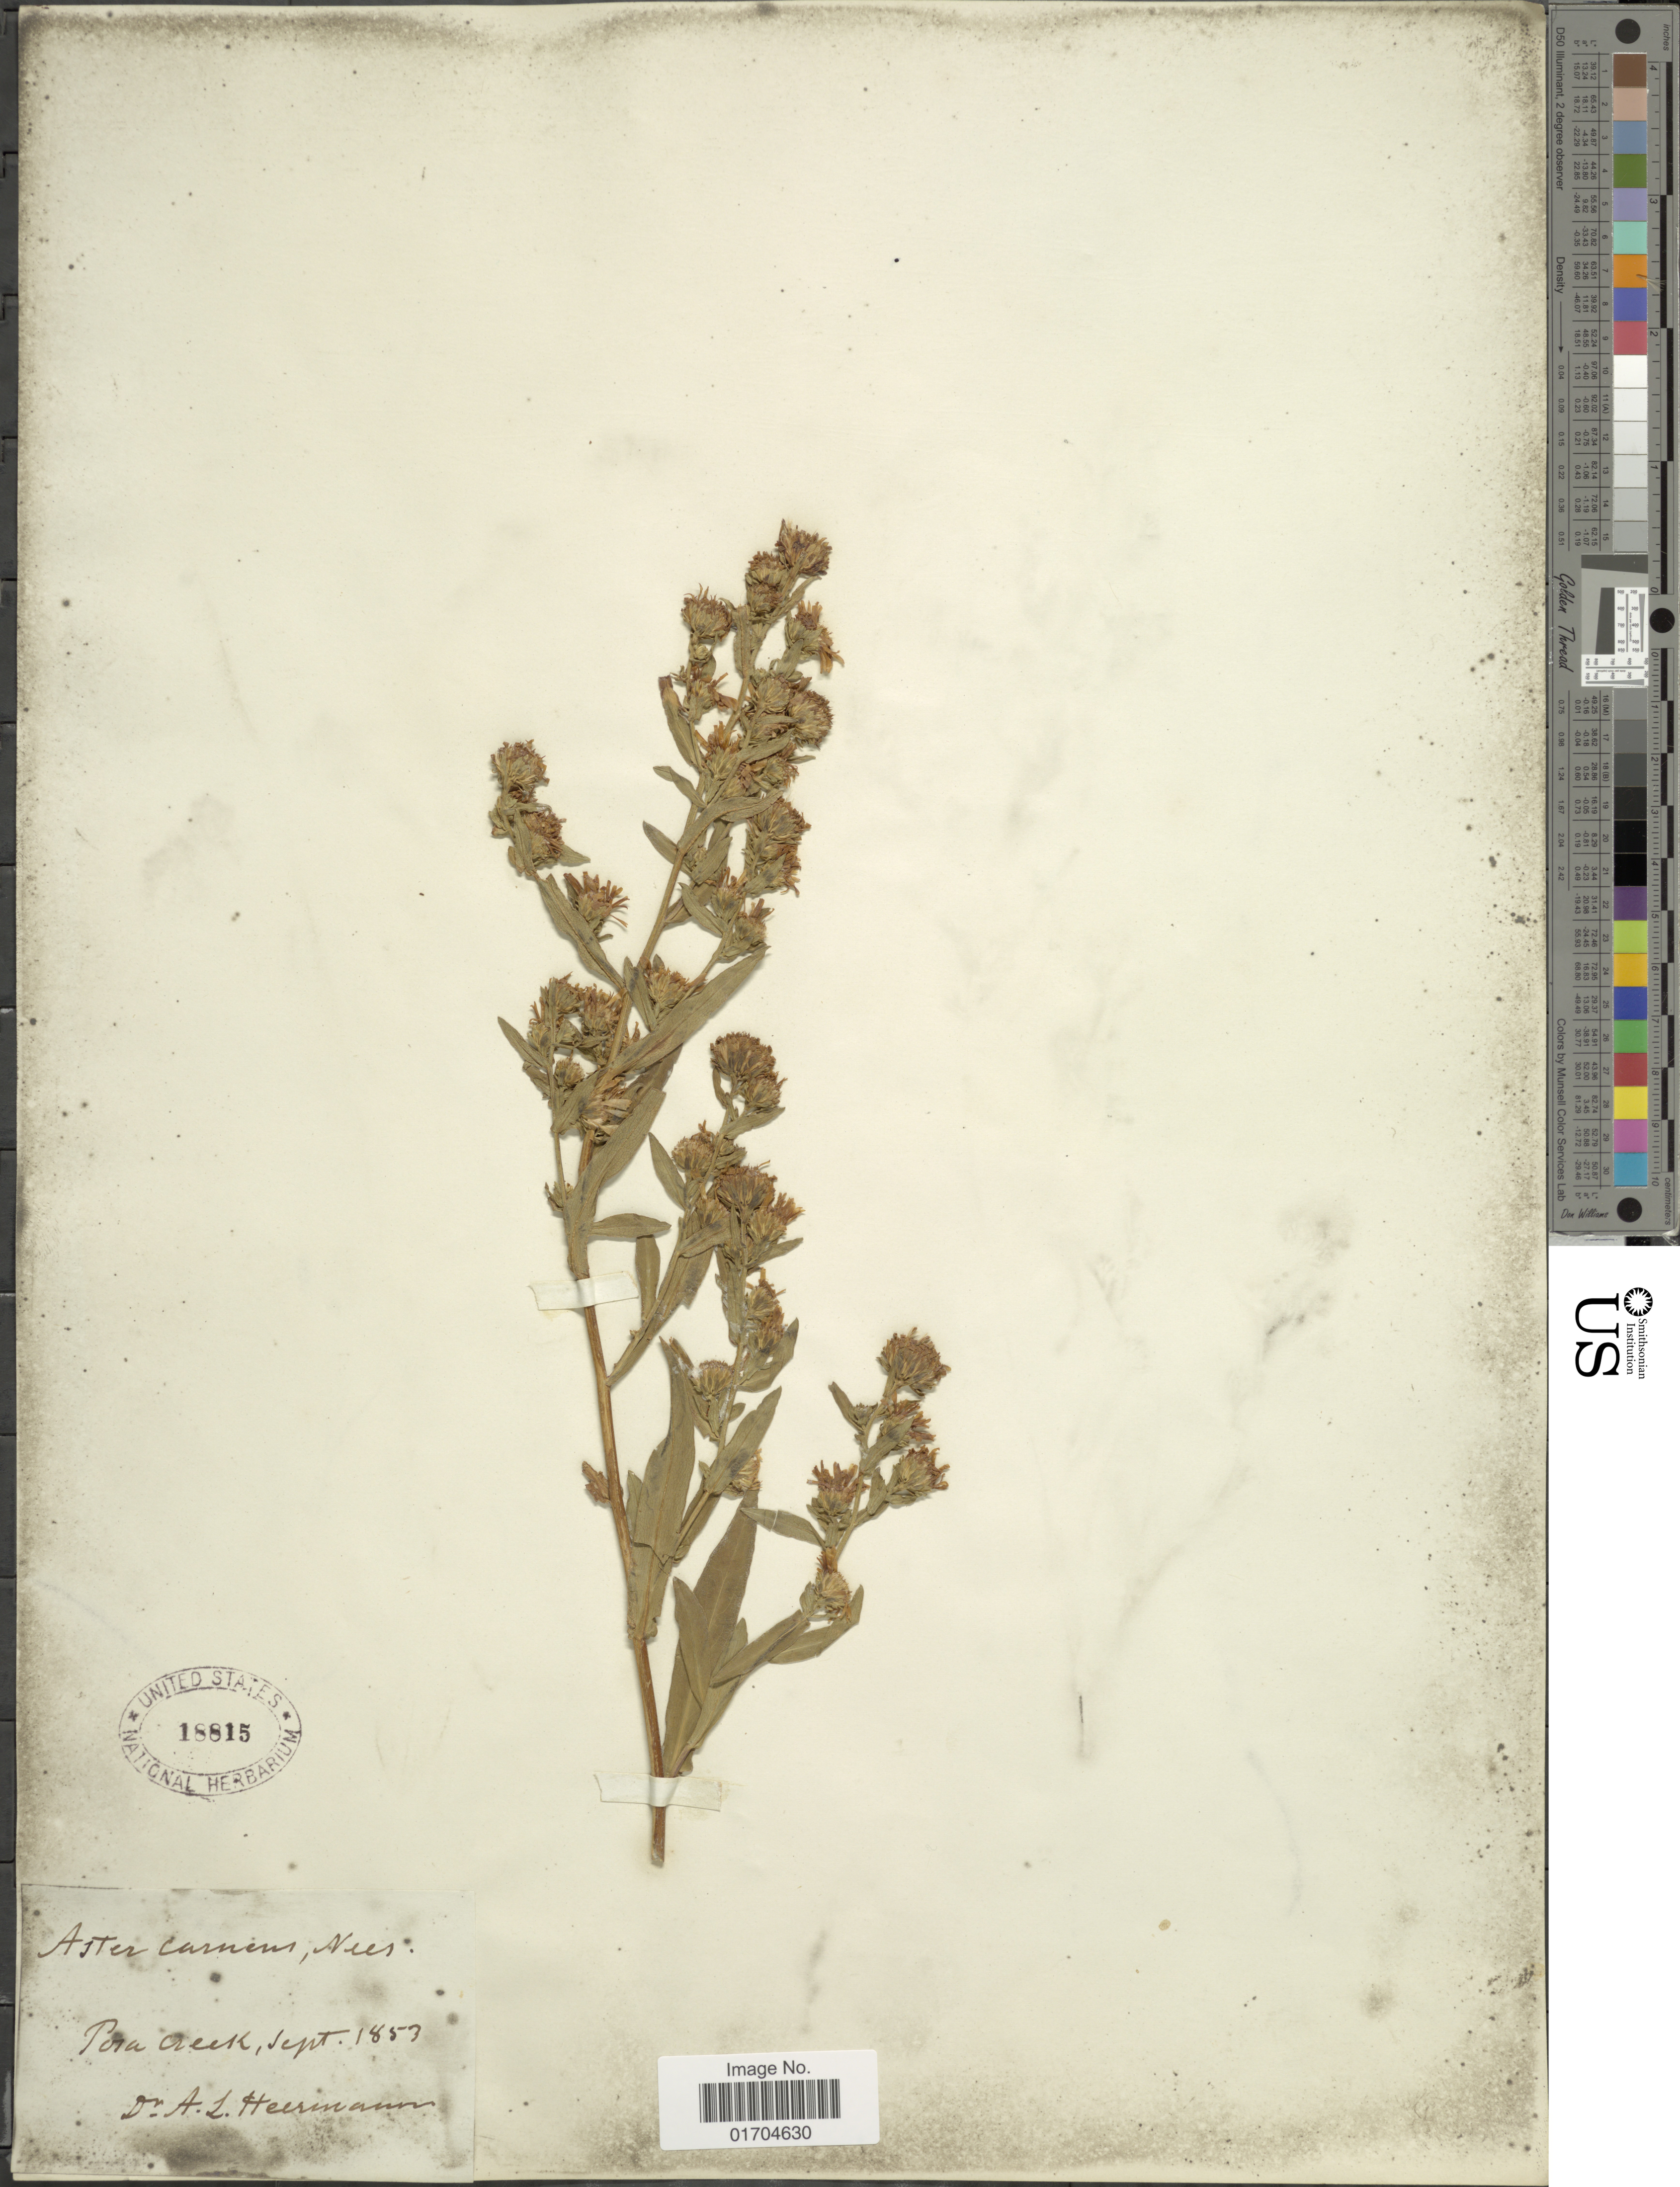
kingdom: Plantae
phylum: Tracheophyta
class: Magnoliopsida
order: Asterales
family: Asteraceae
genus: Symphyotrichum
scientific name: Symphyotrichum sp.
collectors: A. Heermann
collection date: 1853-09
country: United States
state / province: California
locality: Posa creek.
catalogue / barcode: US 18815